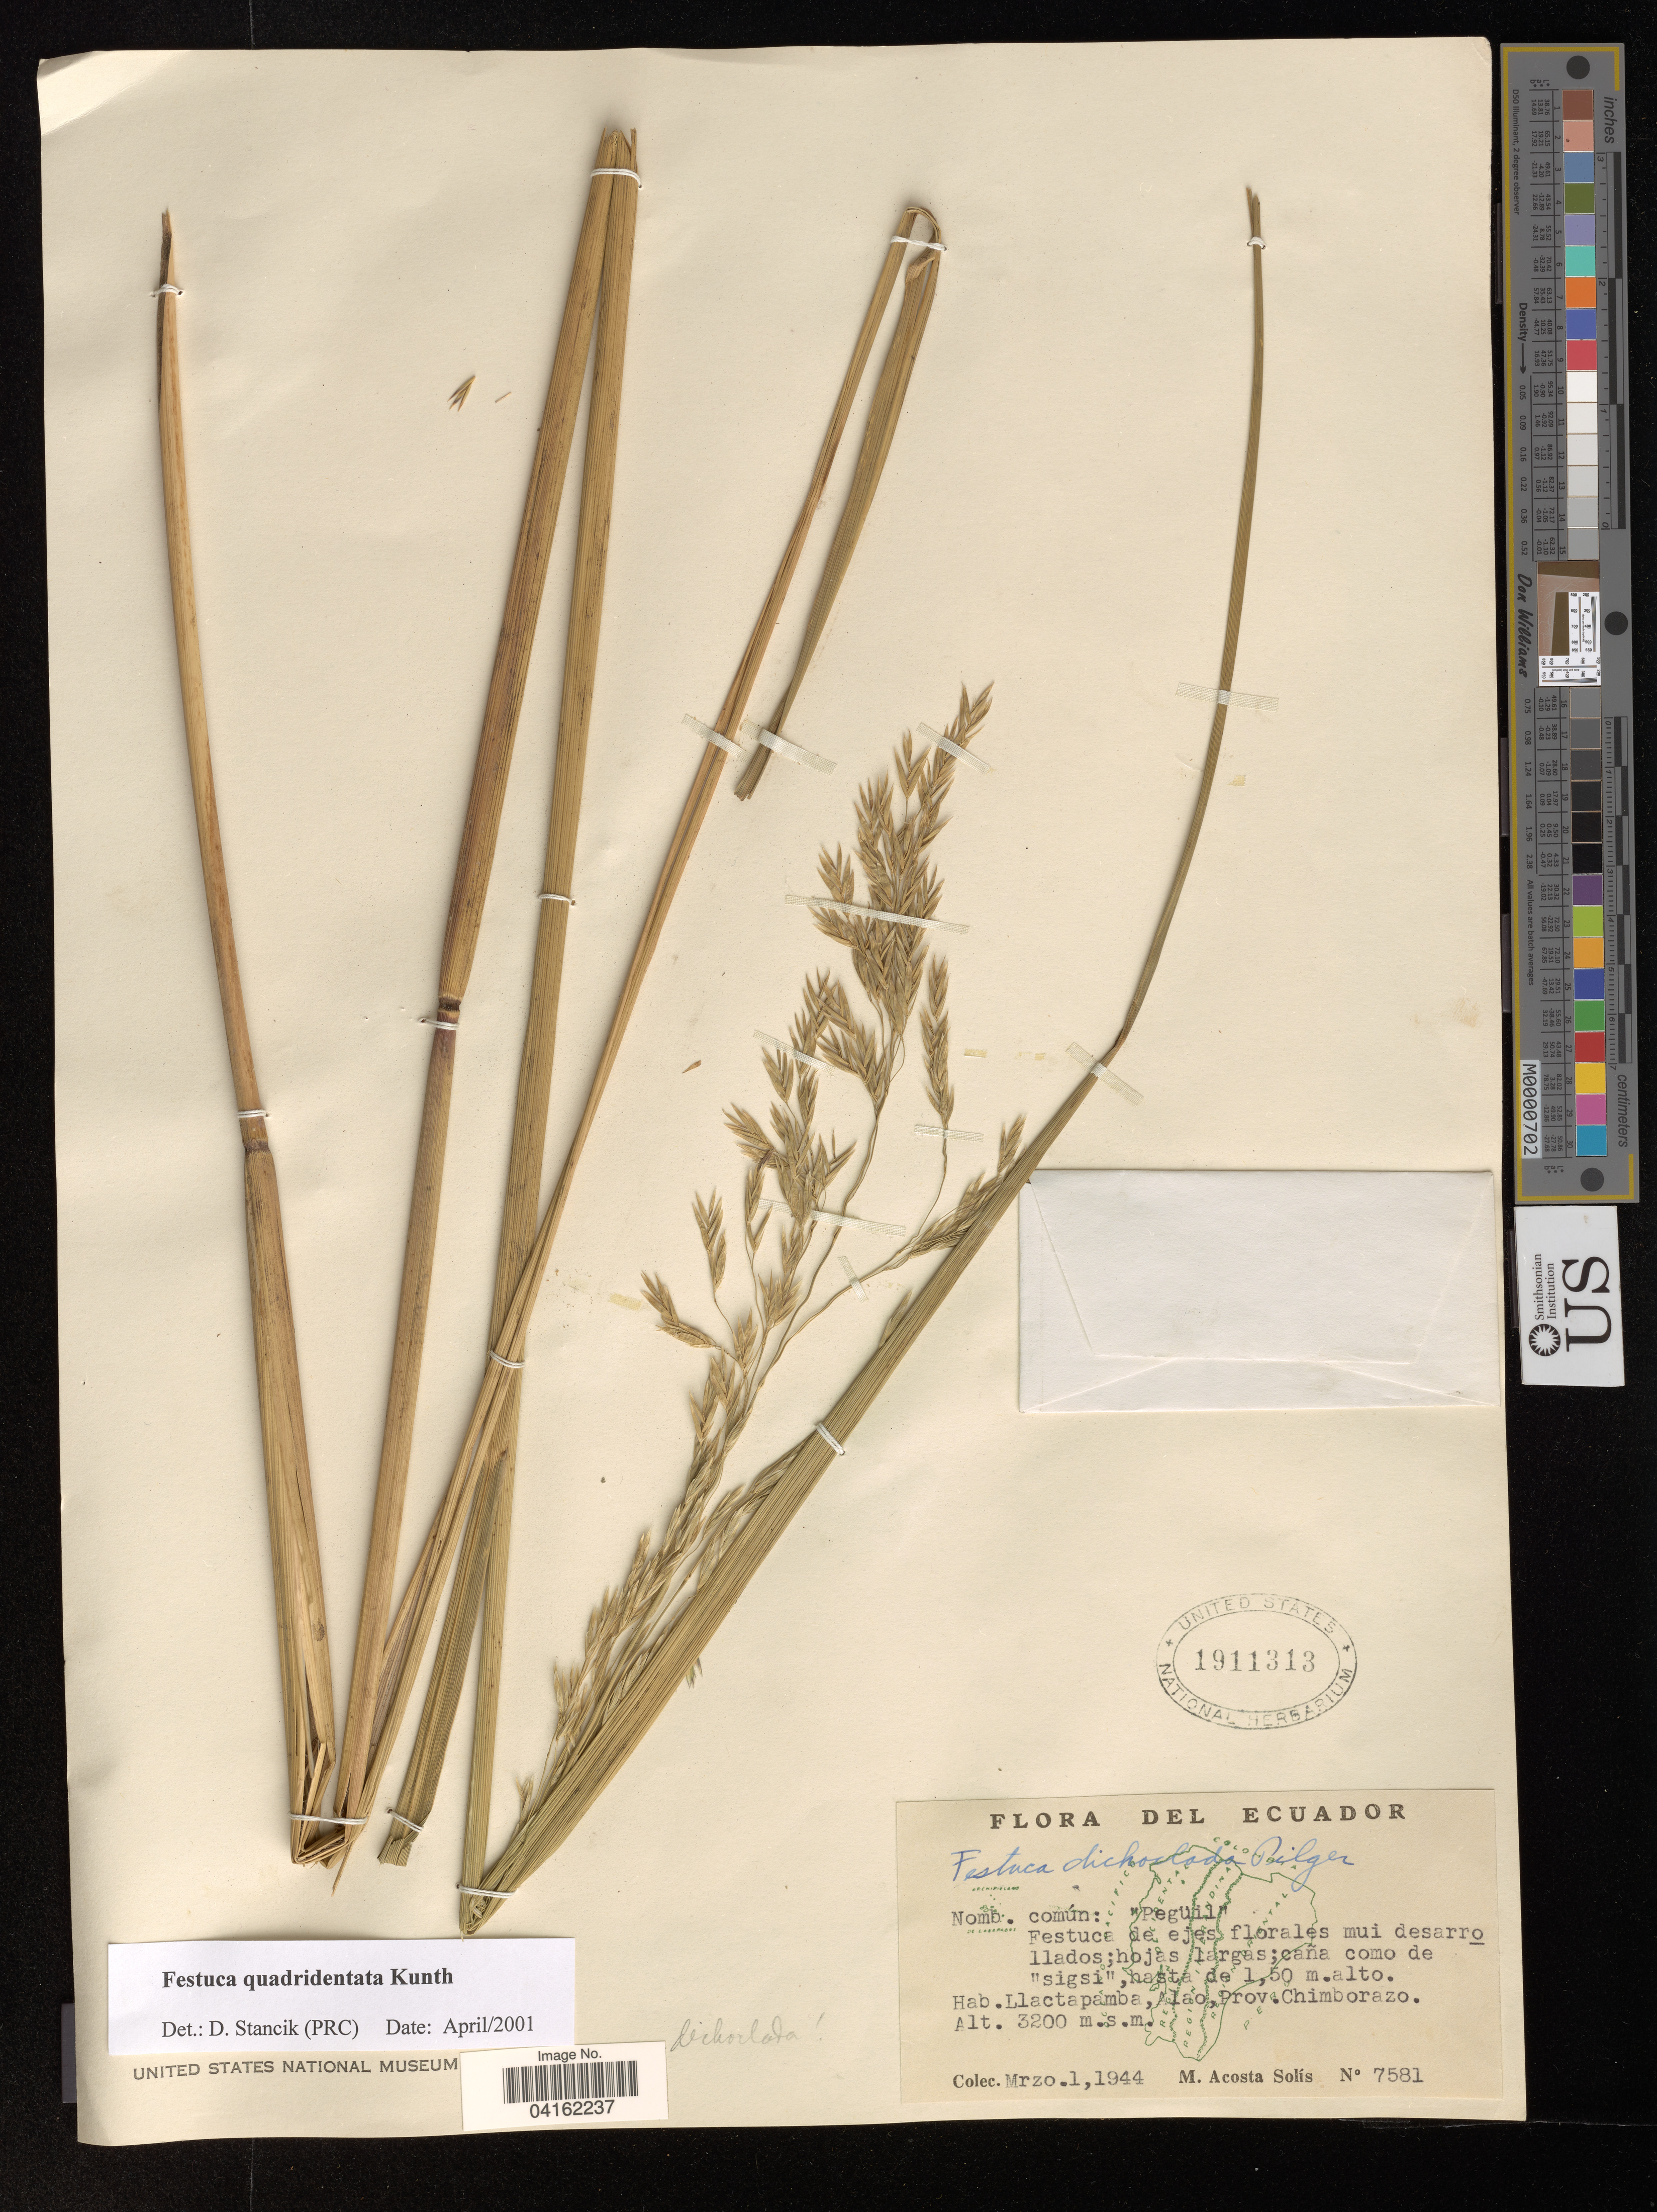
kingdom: Plantae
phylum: Tracheophyta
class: Liliopsida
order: Poales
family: Poaceae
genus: Festuca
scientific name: Festuca quadridentata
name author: Kunth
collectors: M. Acosta Solis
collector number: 7581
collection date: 1944-03-01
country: Ecuador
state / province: Chimborazo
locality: Llactapamba, Alao.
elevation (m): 3200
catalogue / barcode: US 1911313